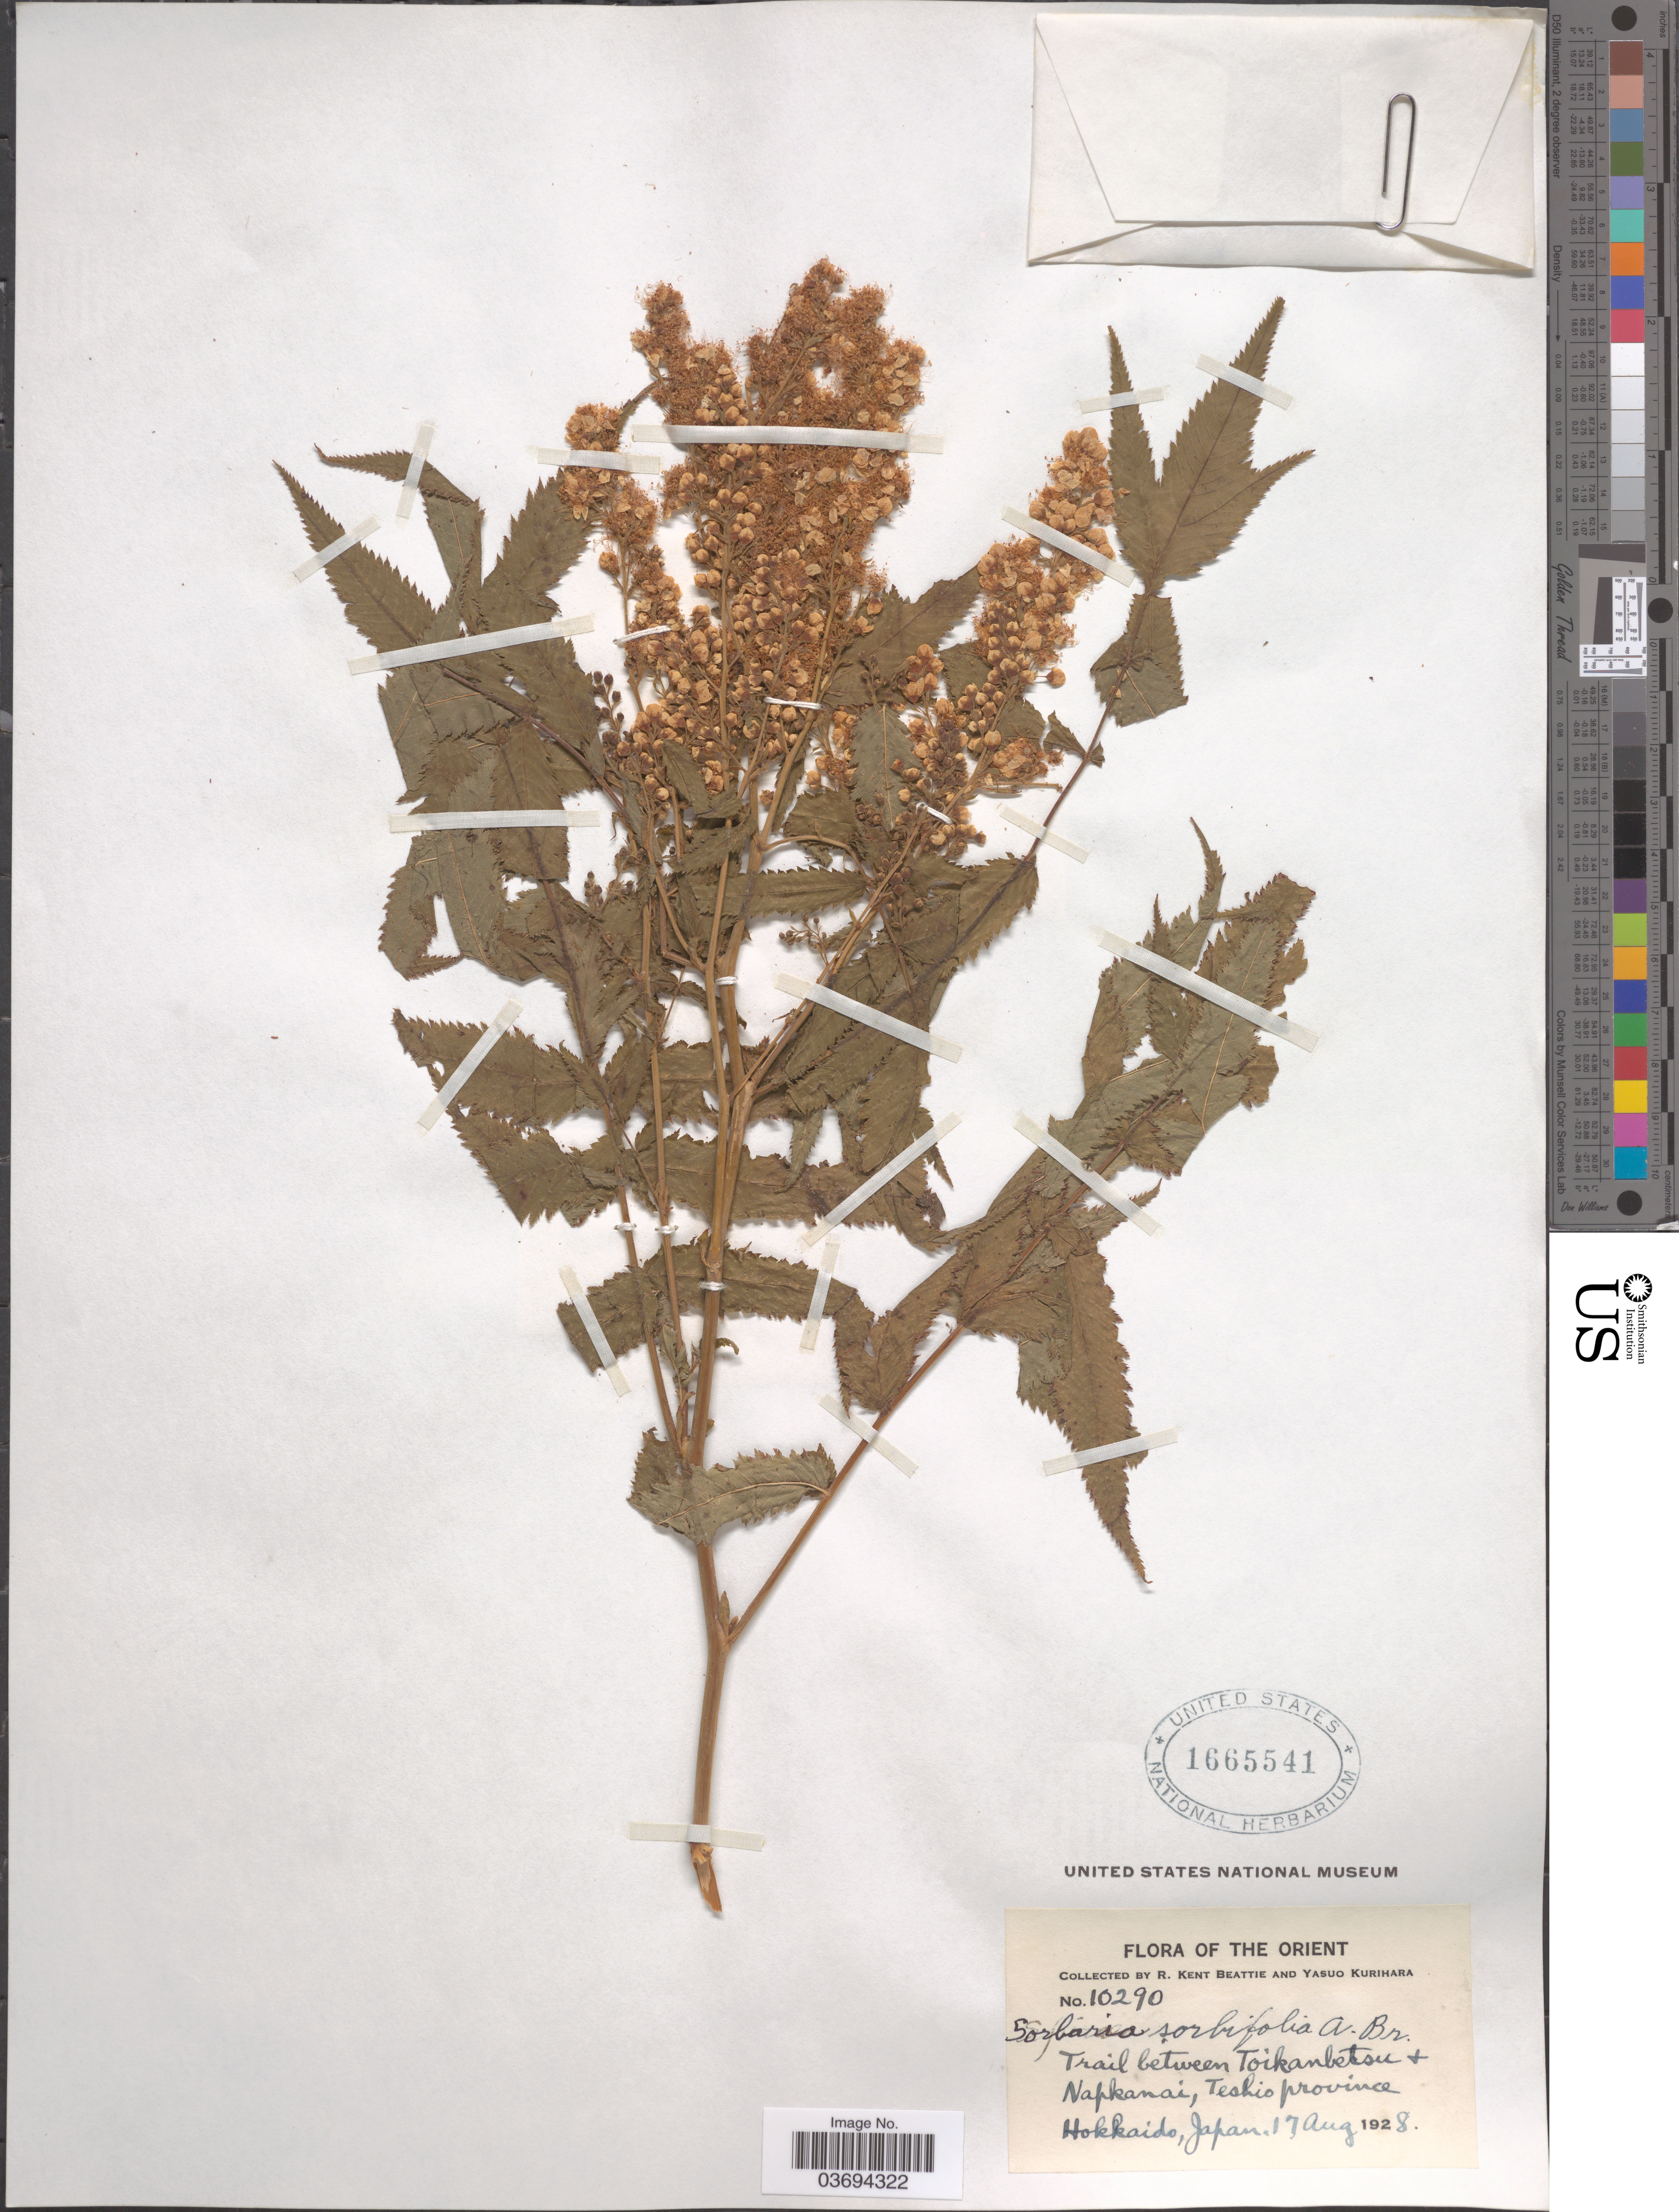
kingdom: Plantae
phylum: Tracheophyta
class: Magnoliopsida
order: Rosales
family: Rosaceae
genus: Sorbaria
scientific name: Sorbaria sorbifolia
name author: (L.) A. Braun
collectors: R. K. Beattie & Y. Kurihara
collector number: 10290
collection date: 1928-08-17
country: Japan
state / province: Hokkaidō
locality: The Orient. Trail between Toikanbetsu + Napkanai, Teshio Province.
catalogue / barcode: US 1665541